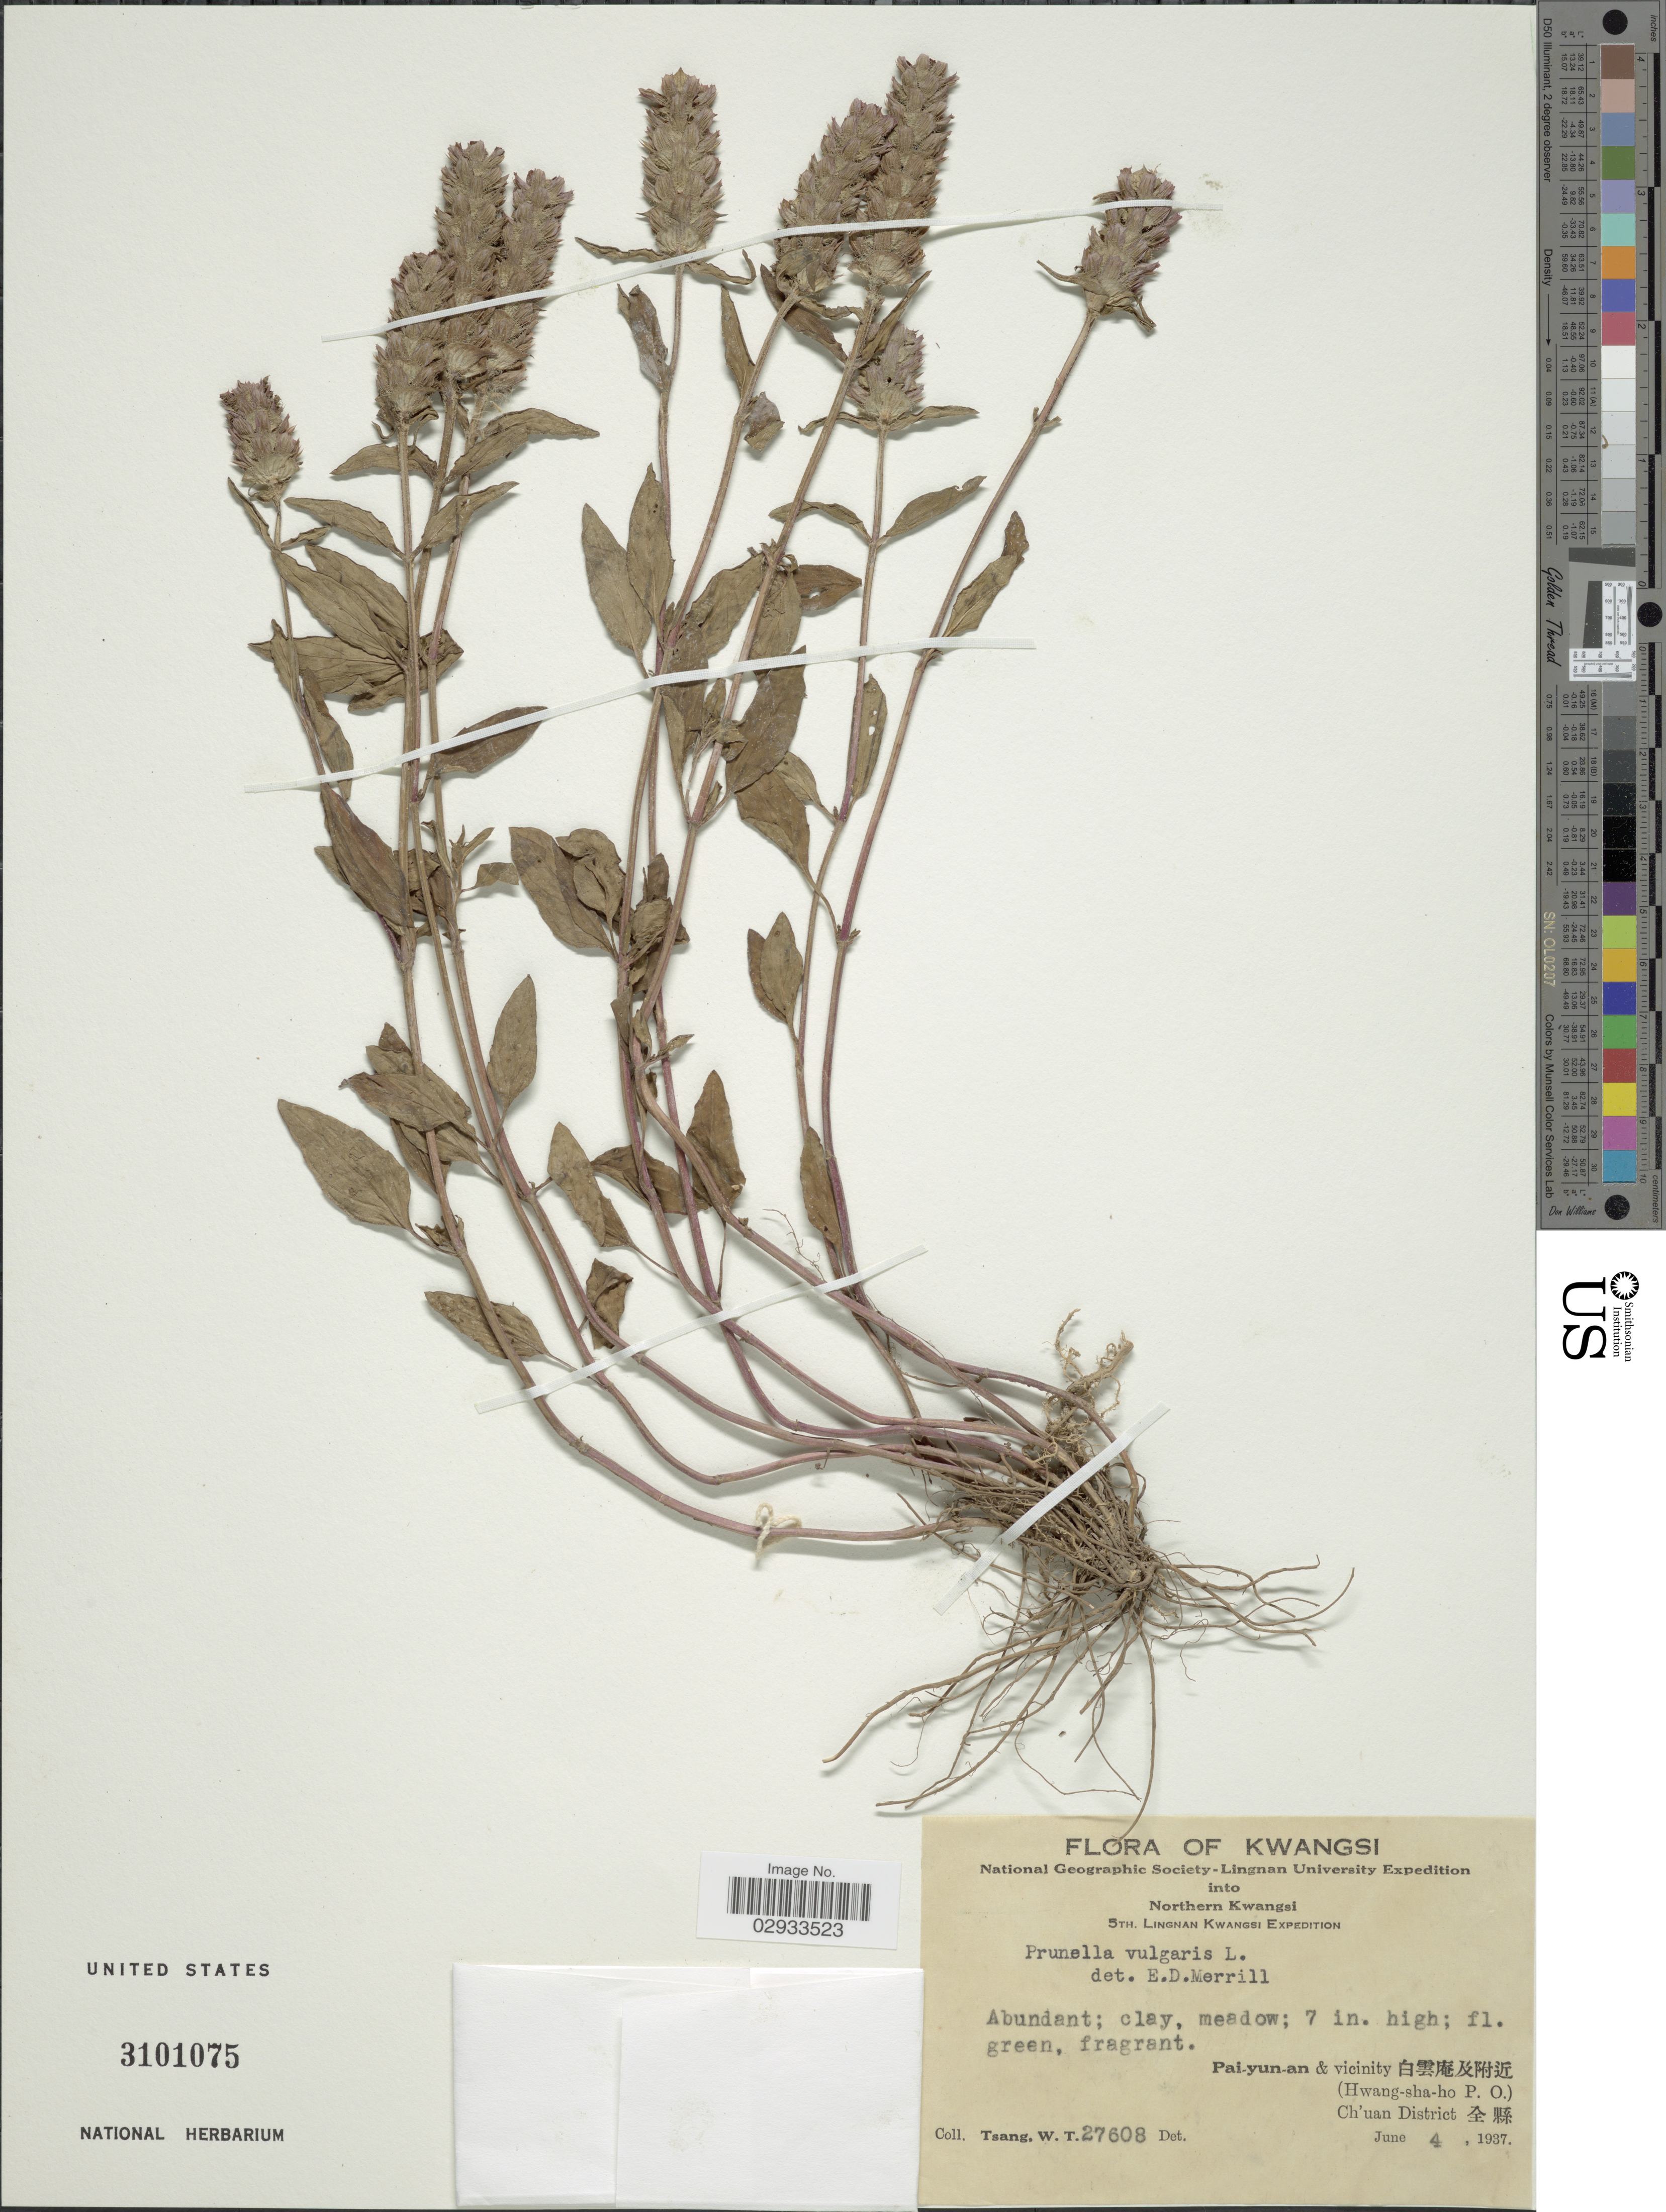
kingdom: Plantae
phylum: Tracheophyta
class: Magnoliopsida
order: Lamiales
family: Lamiaceae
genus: Prunella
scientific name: Prunella vulgaris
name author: L.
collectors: W. T. Tsang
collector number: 27608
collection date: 1937-06-04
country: China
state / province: Guangxi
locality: Kwangsi, Northern Kwangsi, Pai-yun-an & vicinity (Hwang-sha-ho P.O.) Ch'uan District.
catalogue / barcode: US 3101075